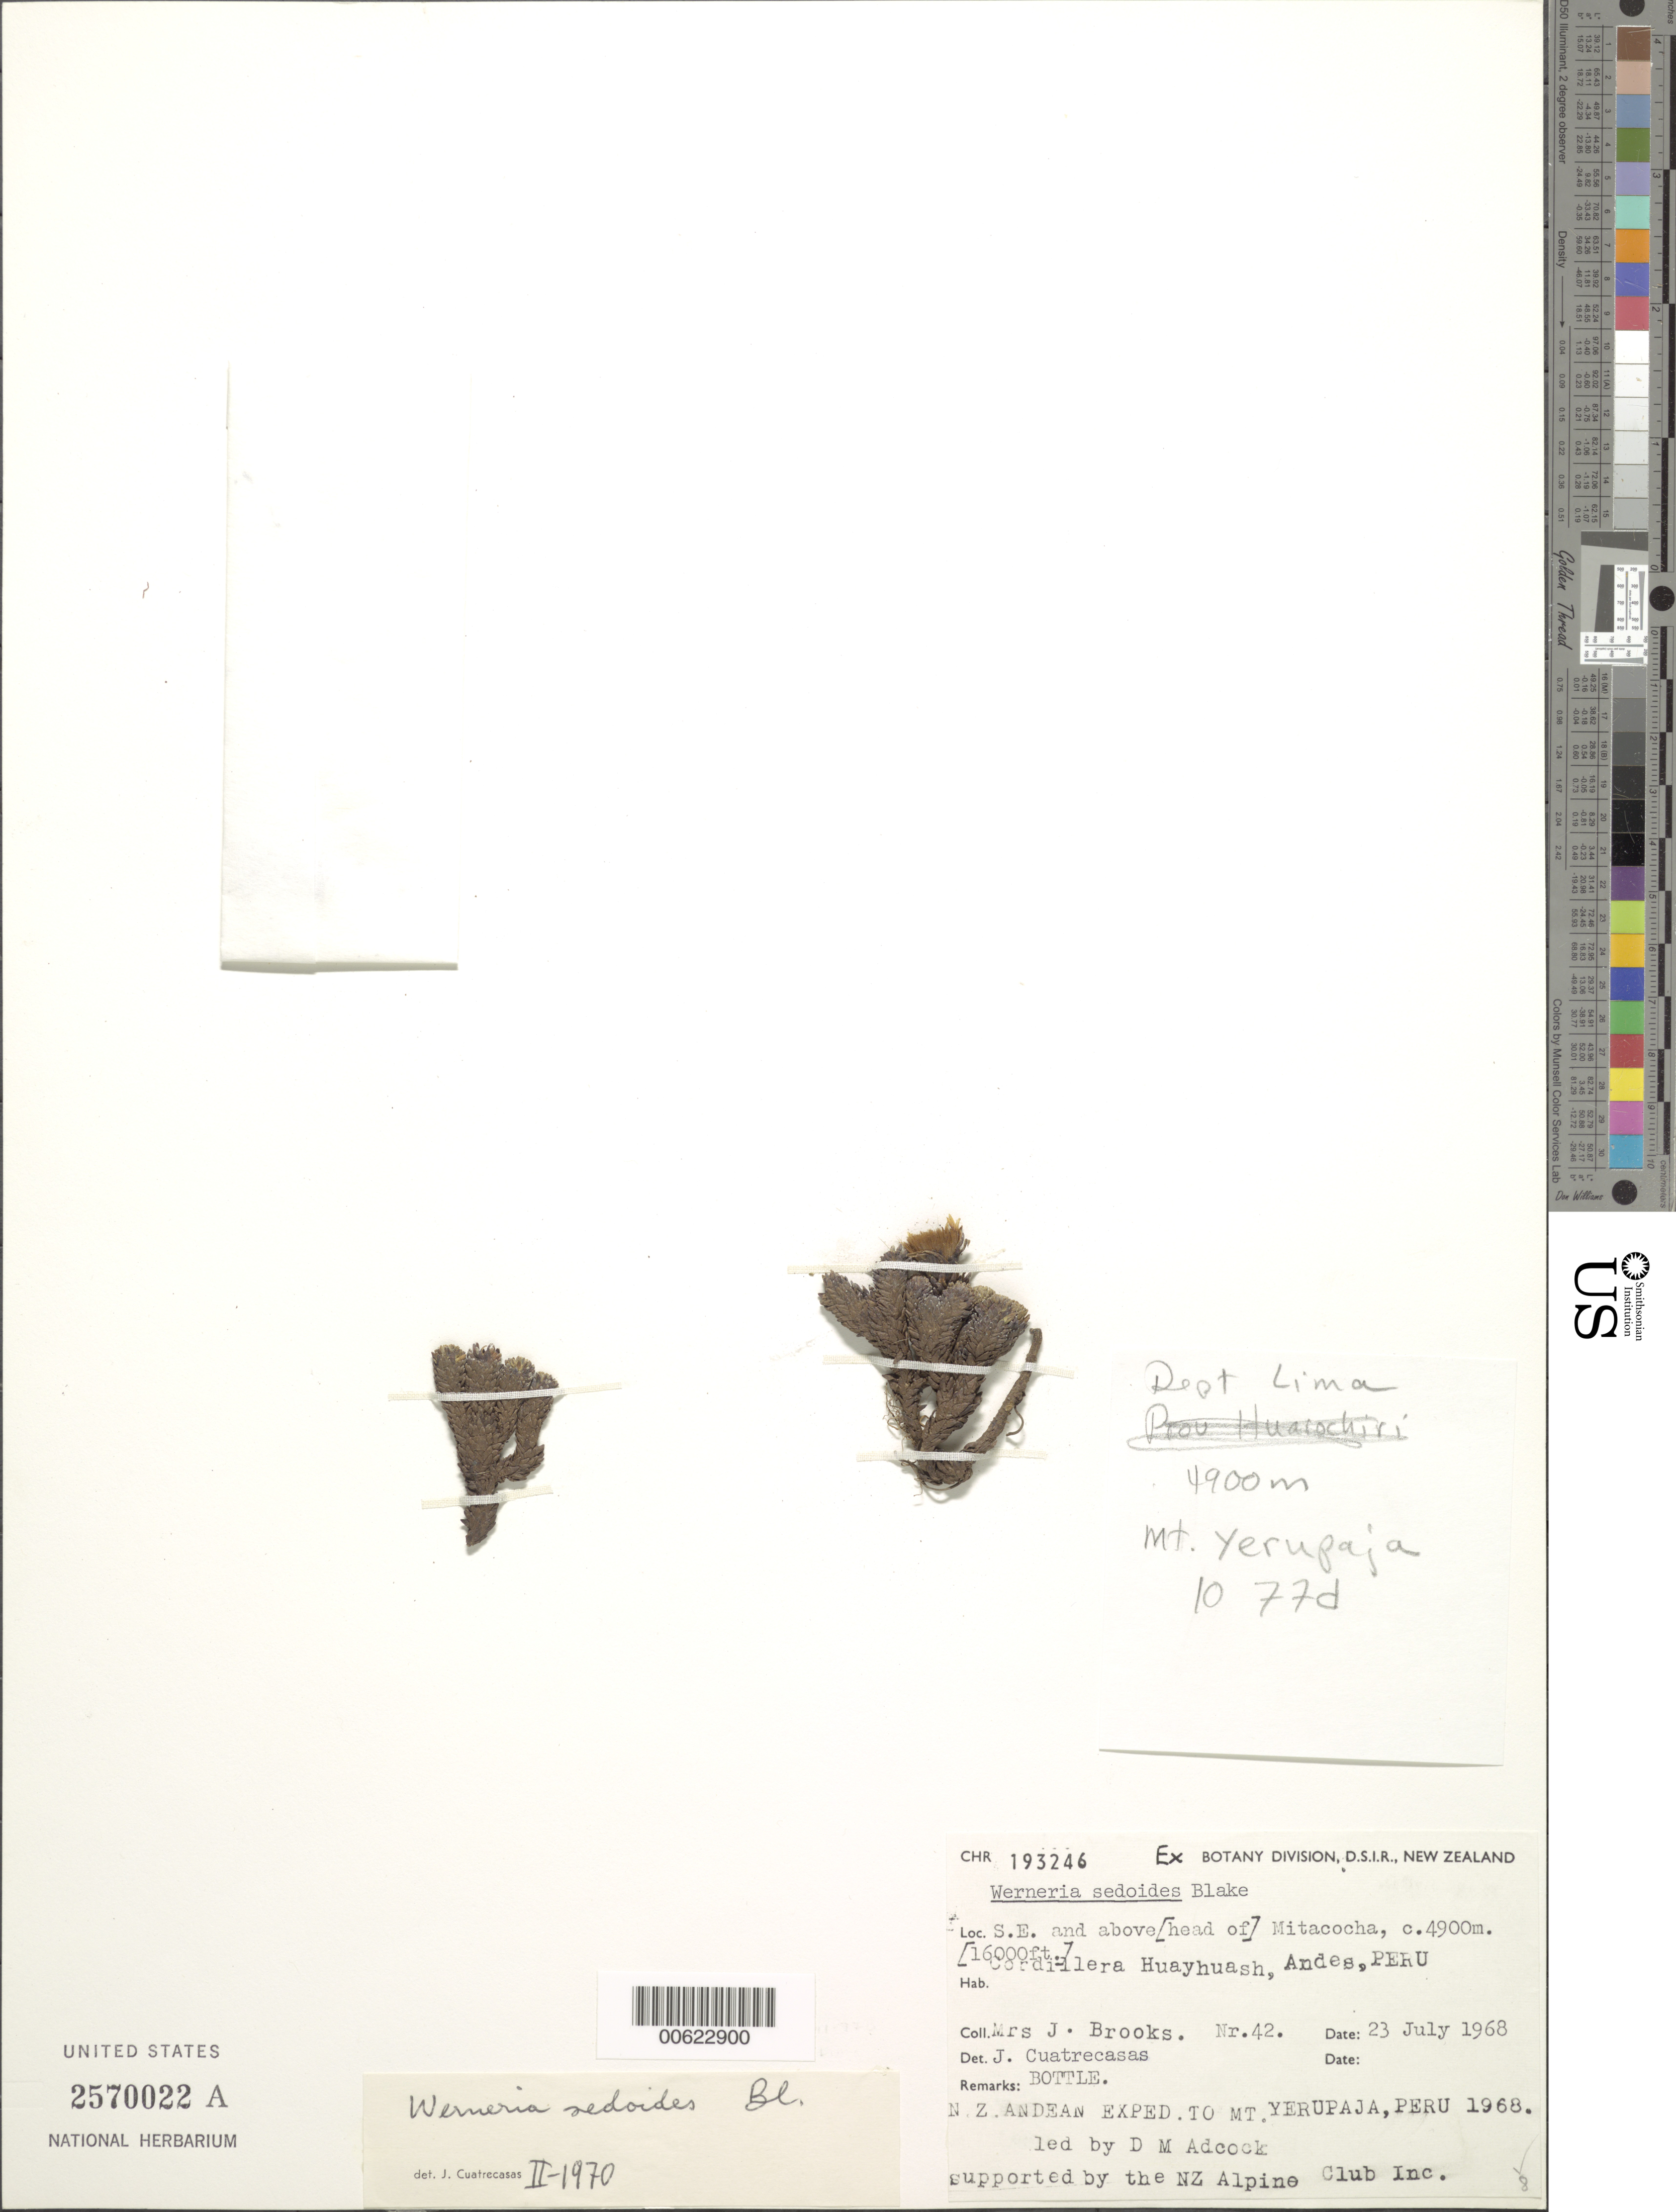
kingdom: Plantae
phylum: Tracheophyta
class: Magnoliopsida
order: Asterales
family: Asteraceae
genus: Xenophyllum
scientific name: Xenophyllum marcidum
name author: (S.F. Blake) V.A. Funk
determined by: Funk, Vicki A., (BOT), Smithsonian Institution - National Museum of Natural History (UNITED STATES)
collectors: J. Brooks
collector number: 42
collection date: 1968-07-23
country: Peru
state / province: Lima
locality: Cordillera Huayhuash, SE and above head of Mitacocha, expedition to Mt. Yerupaja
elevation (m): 49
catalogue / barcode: US 2570022A